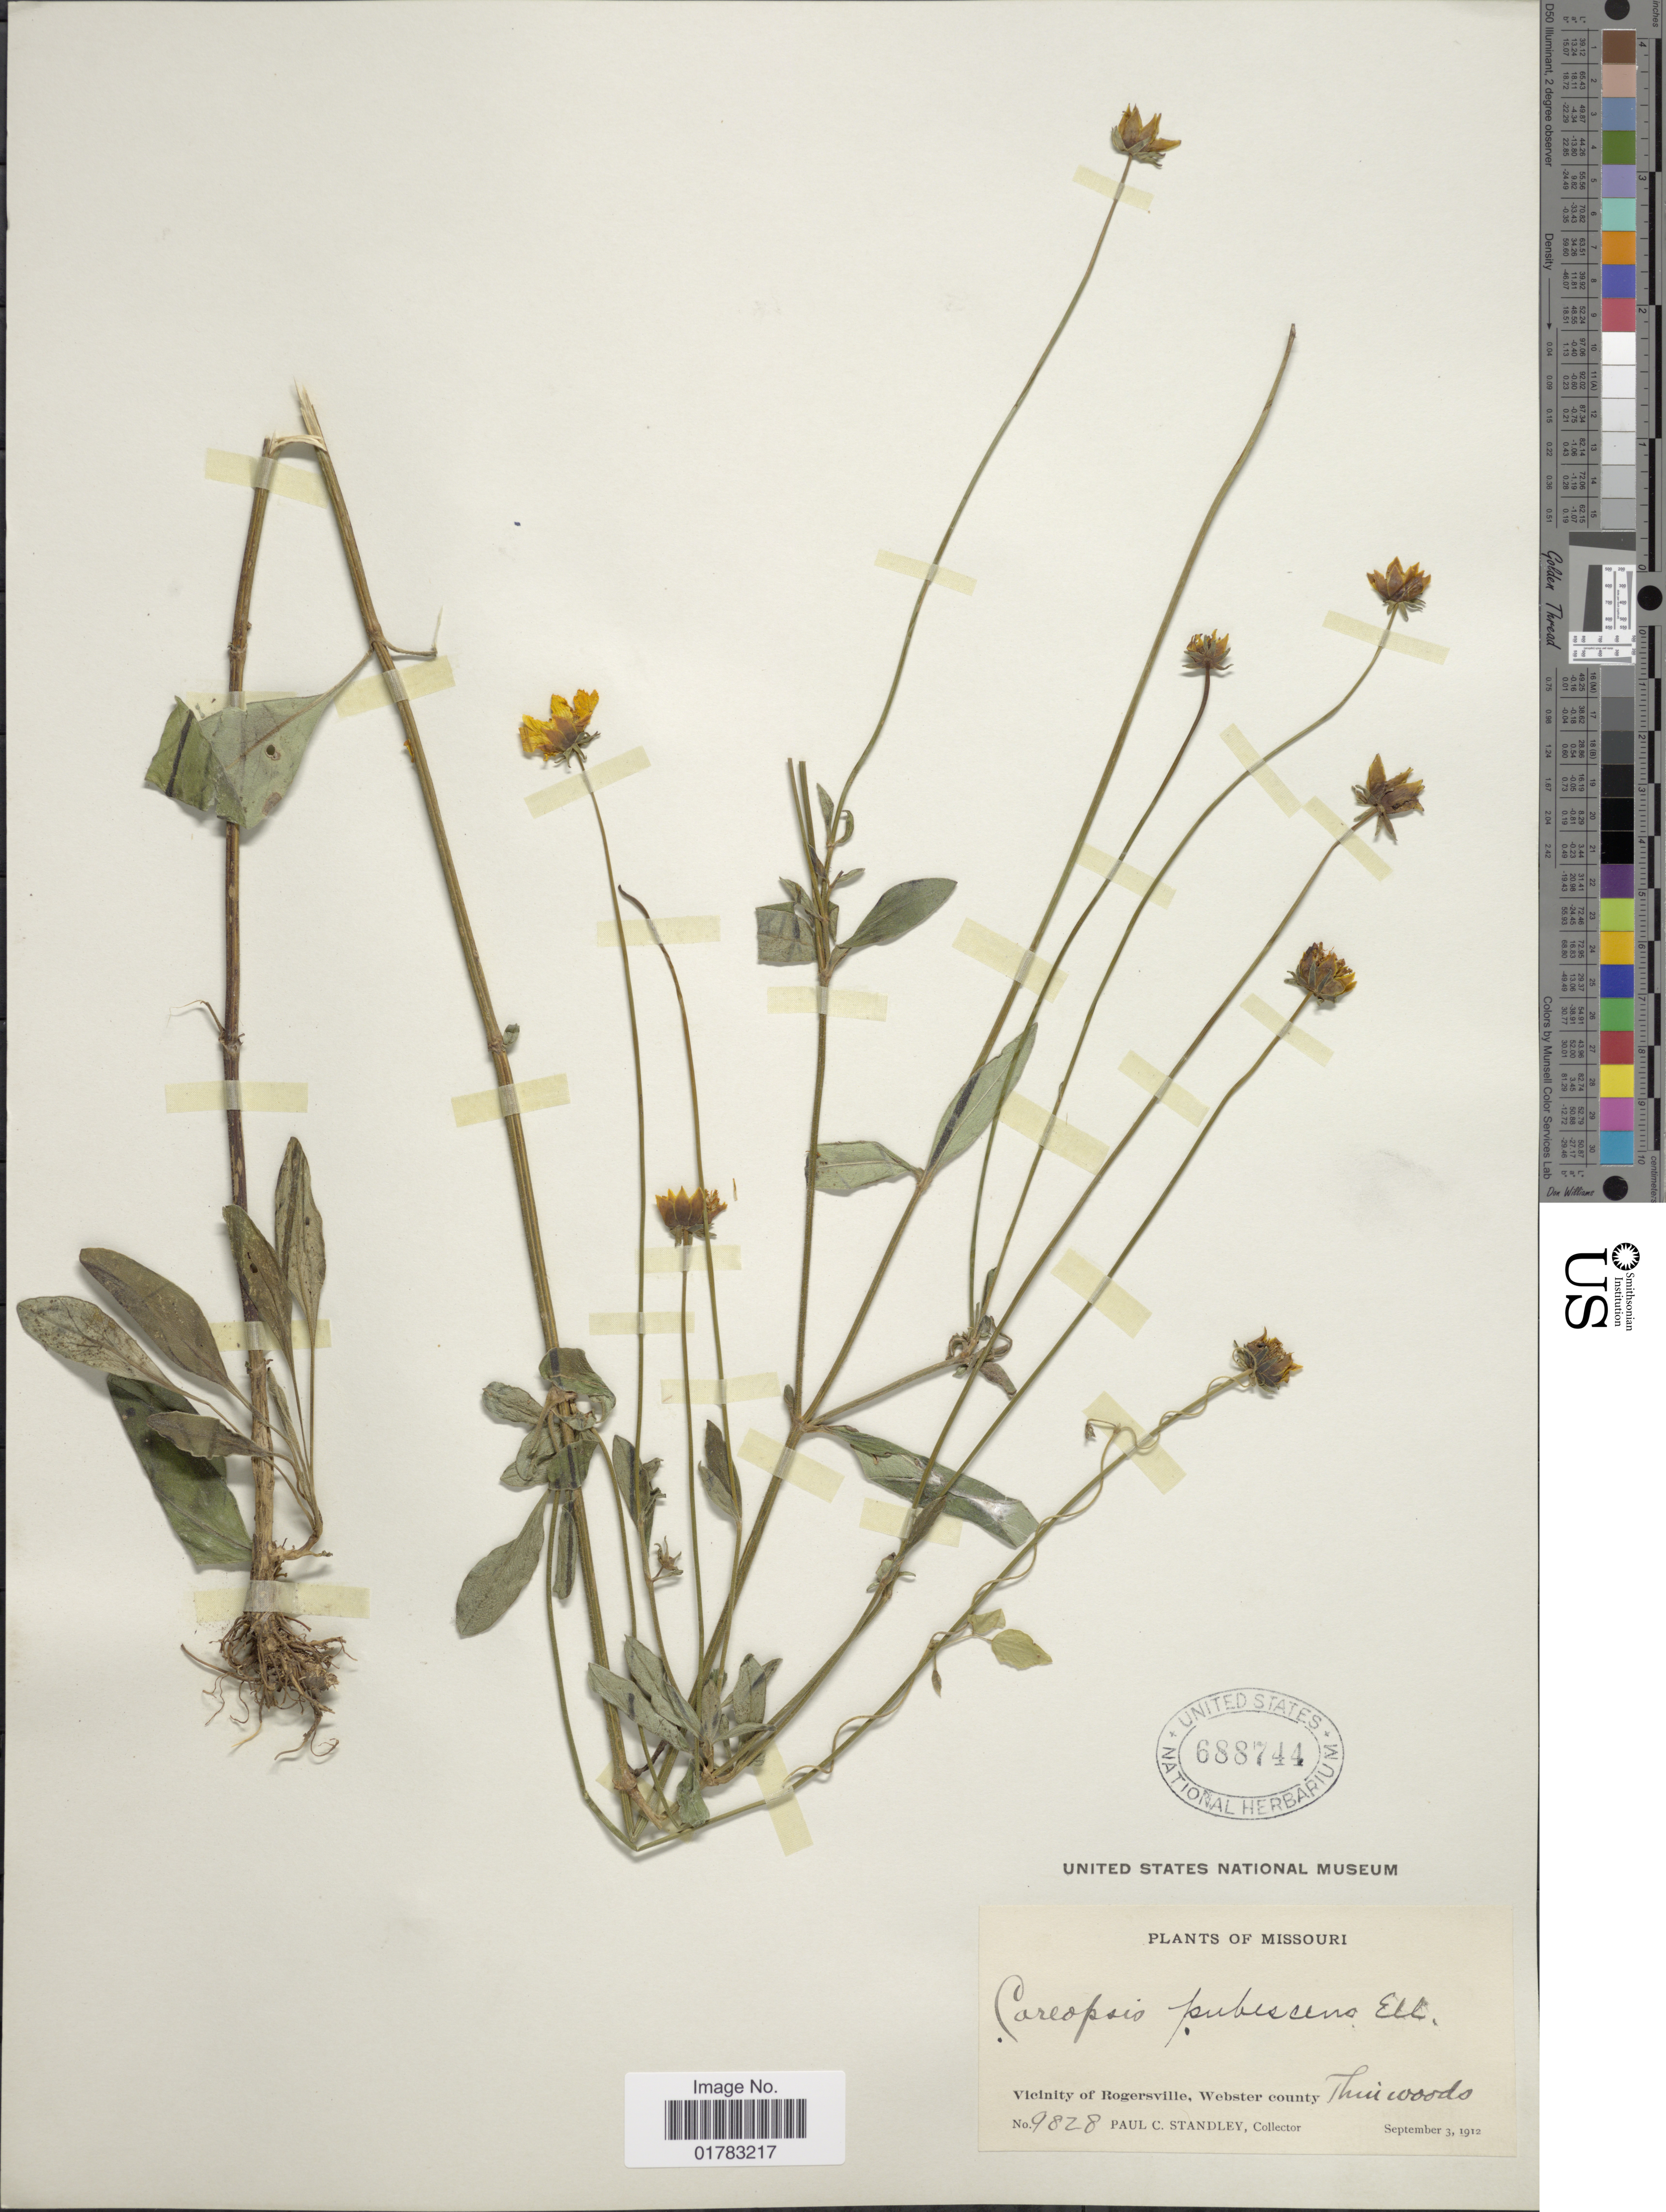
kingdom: Plantae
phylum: Tracheophyta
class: Magnoliopsida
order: Asterales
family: Asteraceae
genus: Coreopsis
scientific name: Coreopsis pubescens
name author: Elliott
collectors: P. C. Standley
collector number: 9828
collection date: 1912-09-03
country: United States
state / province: Missouri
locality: Vicinity of Rogersville, Webster county, Thui woods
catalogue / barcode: US 688744